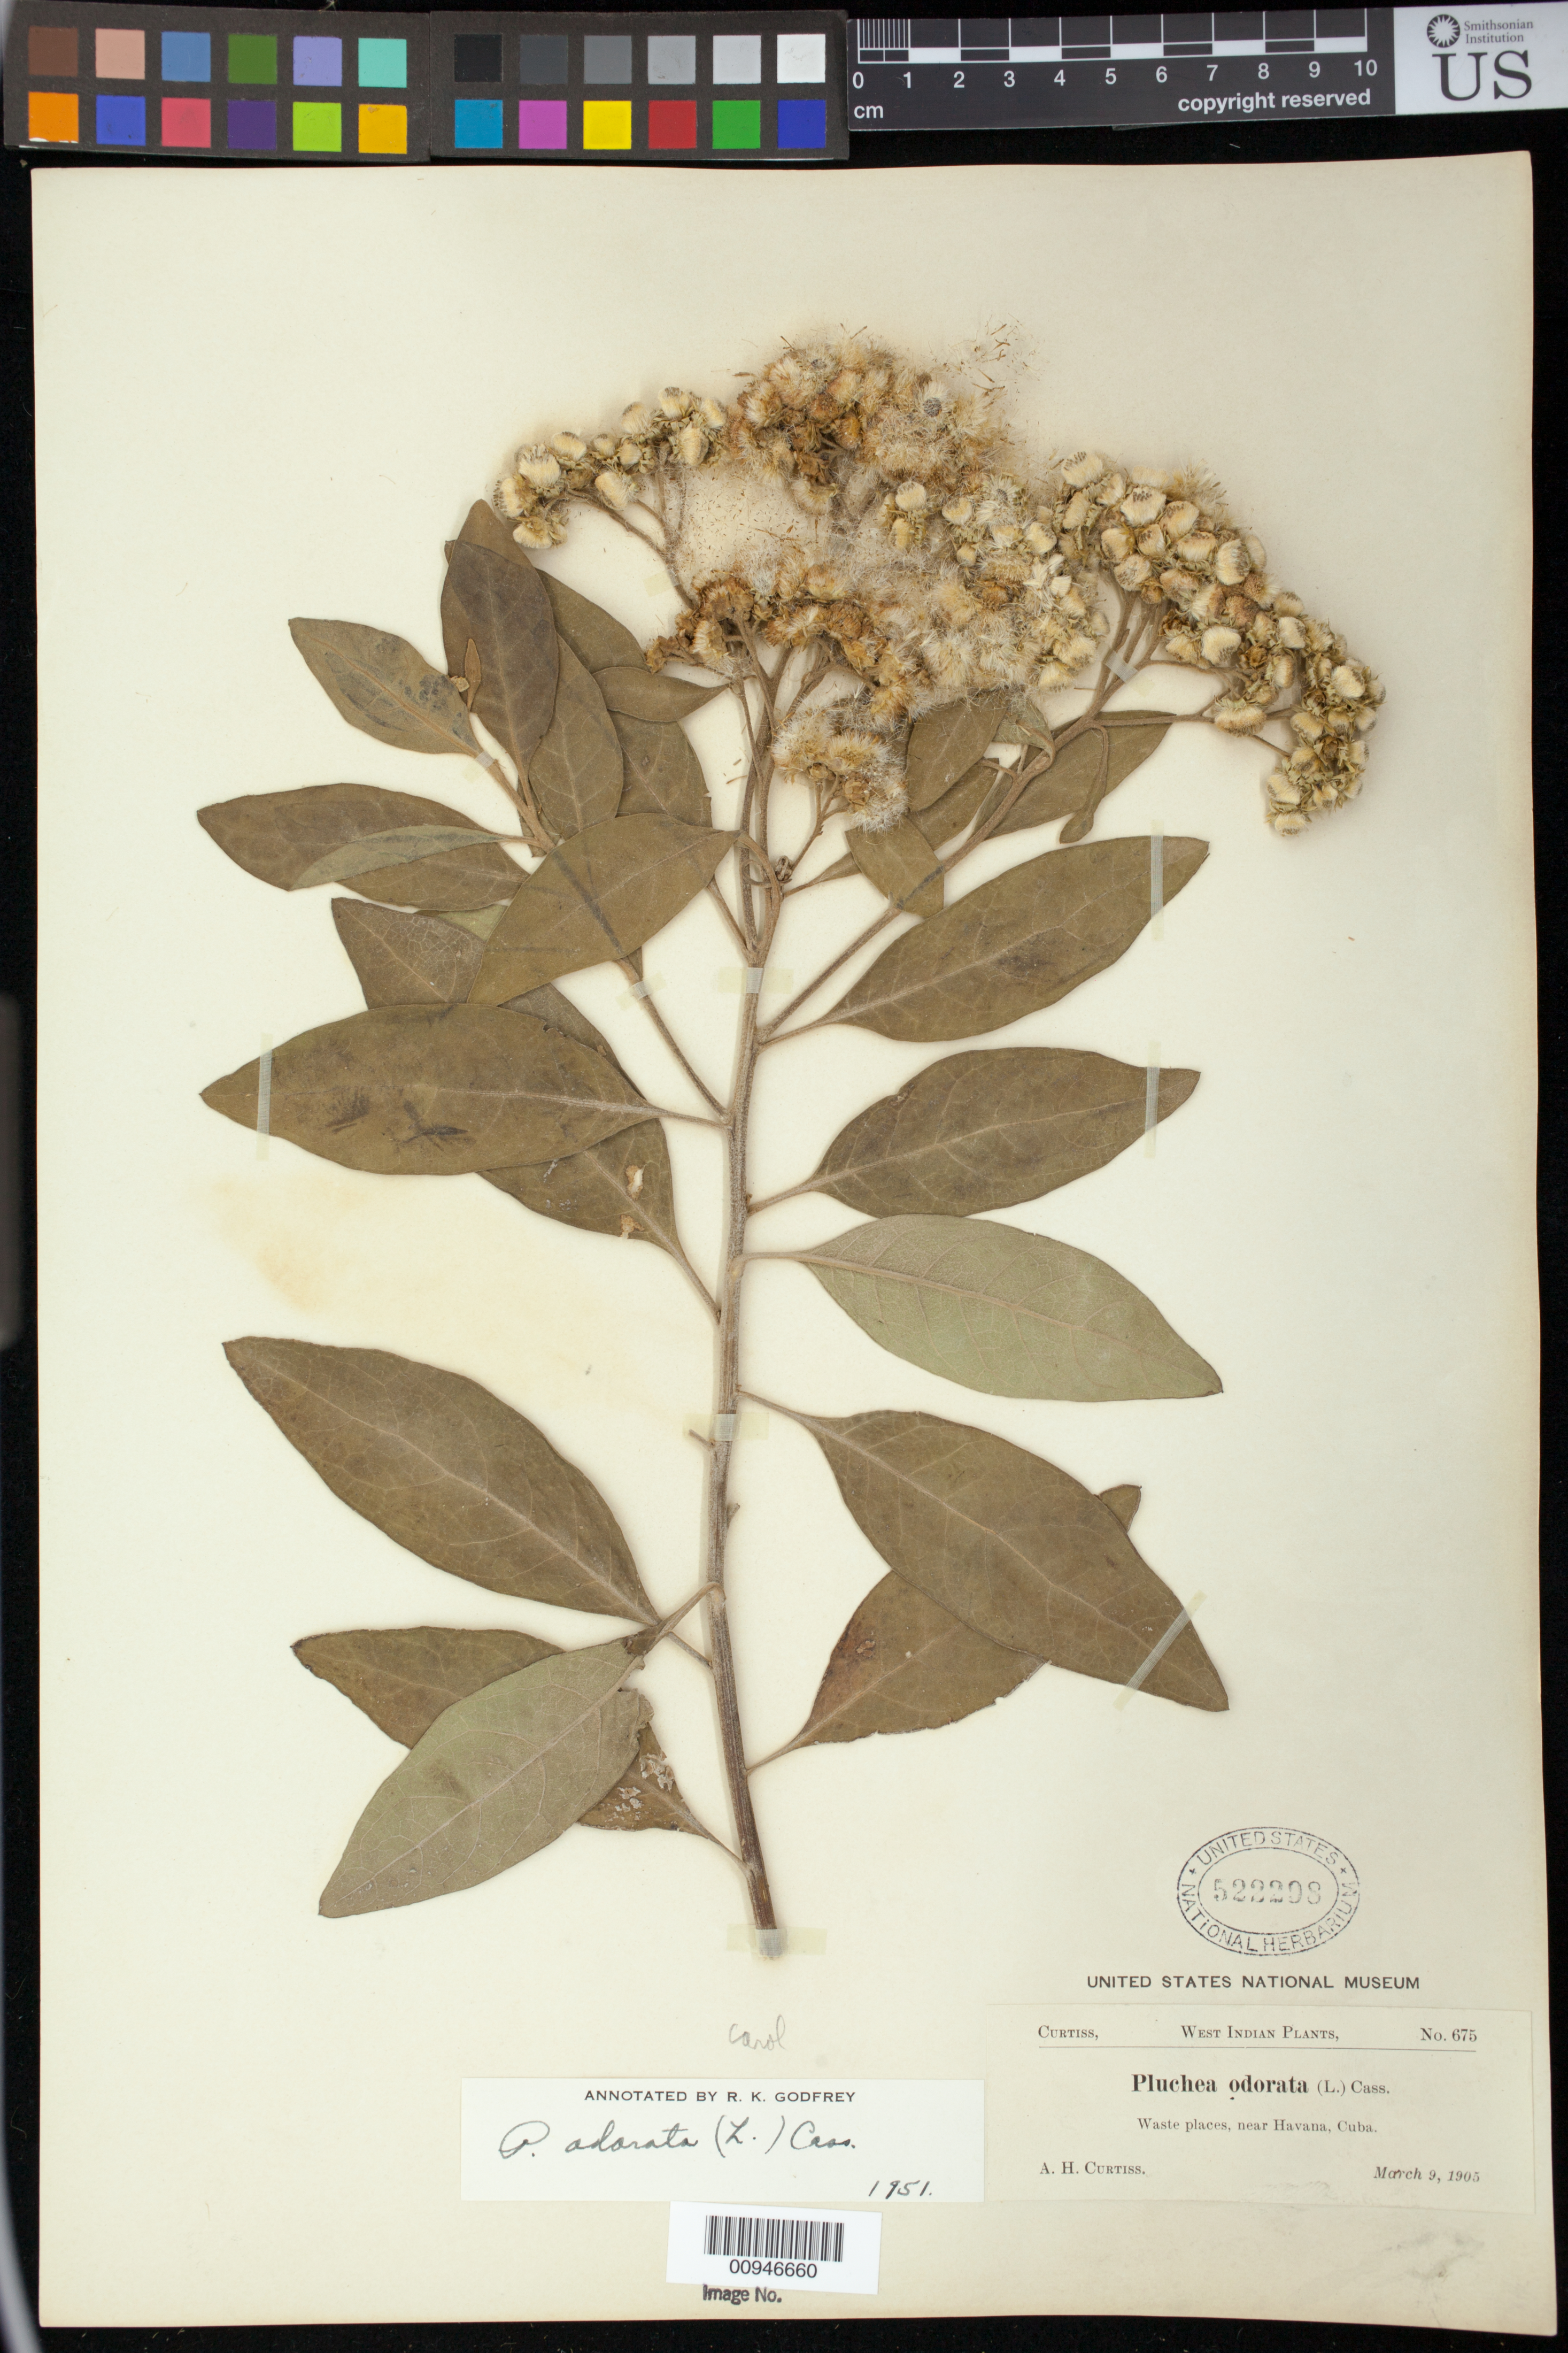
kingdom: Plantae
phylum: Tracheophyta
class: Magnoliopsida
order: Asterales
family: Asteraceae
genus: Pluchea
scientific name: Pluchea carolinensis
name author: (Jacq.) D. Don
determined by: Godfrey, R. K.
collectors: A. H. Curtiss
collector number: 675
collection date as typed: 09 Mar 1905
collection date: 1905-03-09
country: Cuba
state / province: La Habana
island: Cuba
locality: Near Havana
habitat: Waste places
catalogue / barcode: US 522208